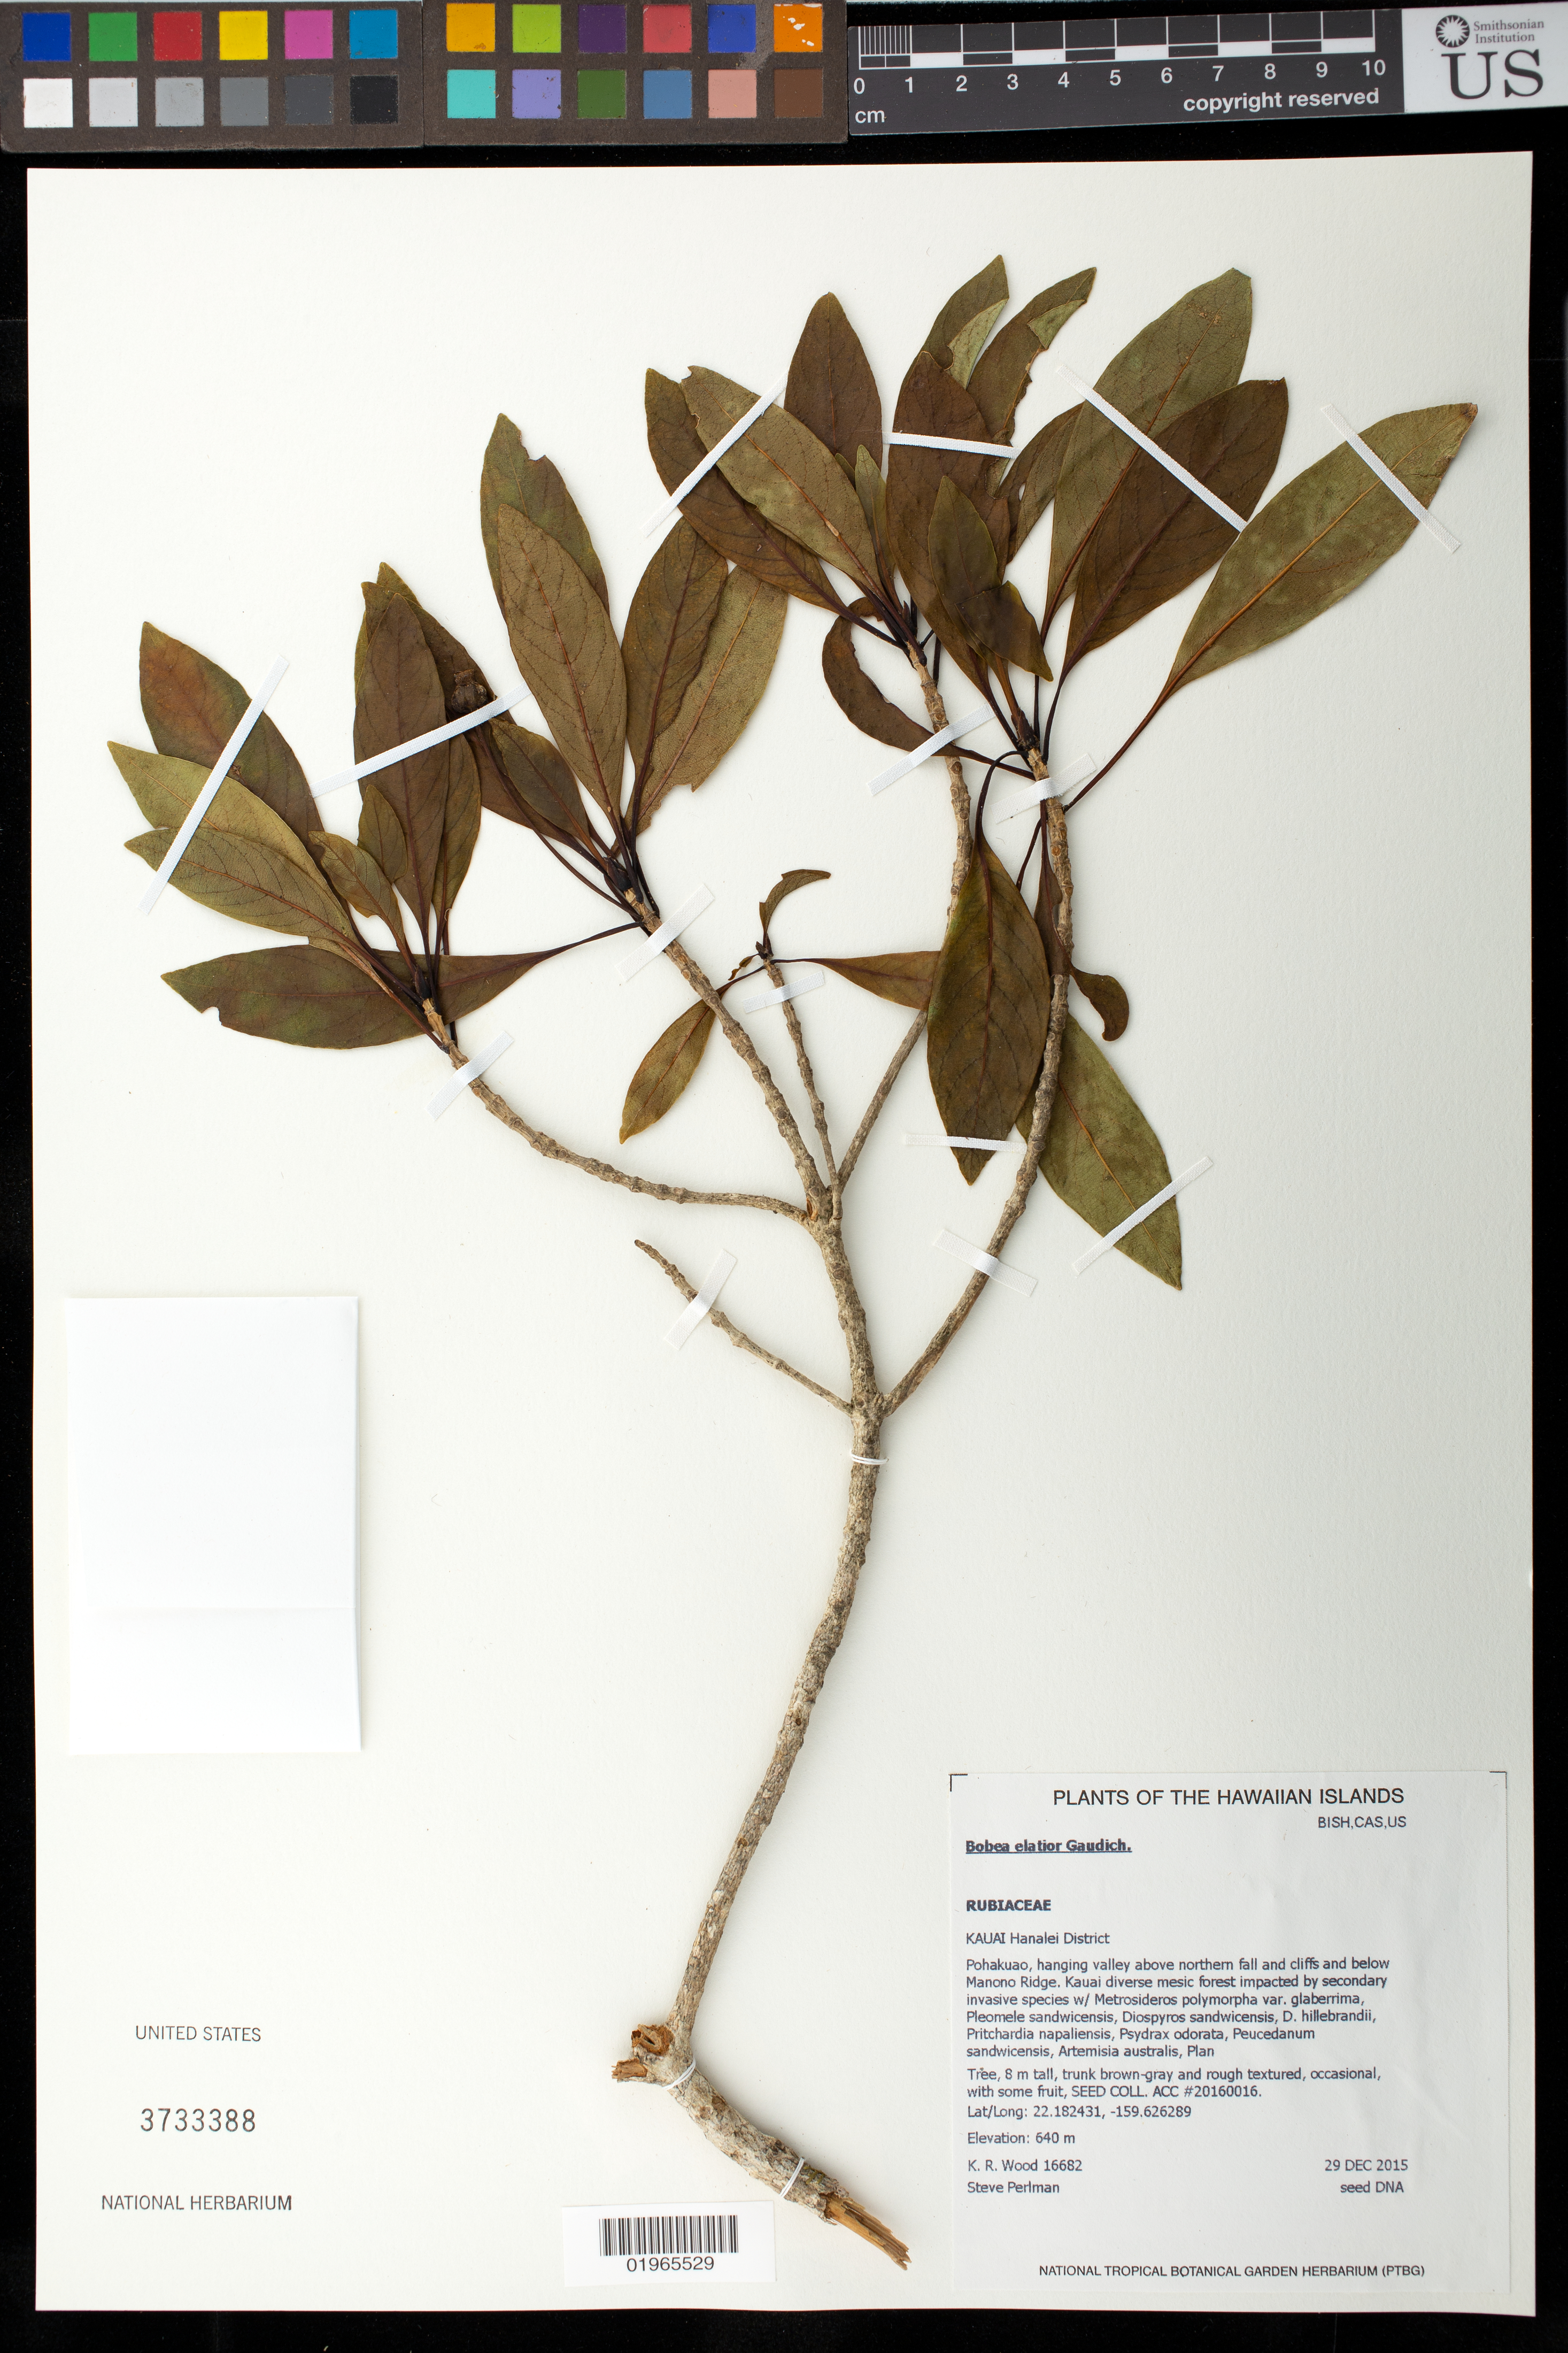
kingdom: Plantae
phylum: Tracheophyta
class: Magnoliopsida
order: Gentianales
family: Rubiaceae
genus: Bobea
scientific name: Bobea elatior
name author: Gaudich.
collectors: K. R. Wood & S. P. Perlman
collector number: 16682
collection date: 2015-12-29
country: United States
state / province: Hawaii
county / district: Kauai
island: Kaua'i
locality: Hanalei District, Pohakuao, hanging valley above northern fall and cliffs and below Manono Ridge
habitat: Diverse mesic forest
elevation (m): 640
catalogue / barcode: US 3733388